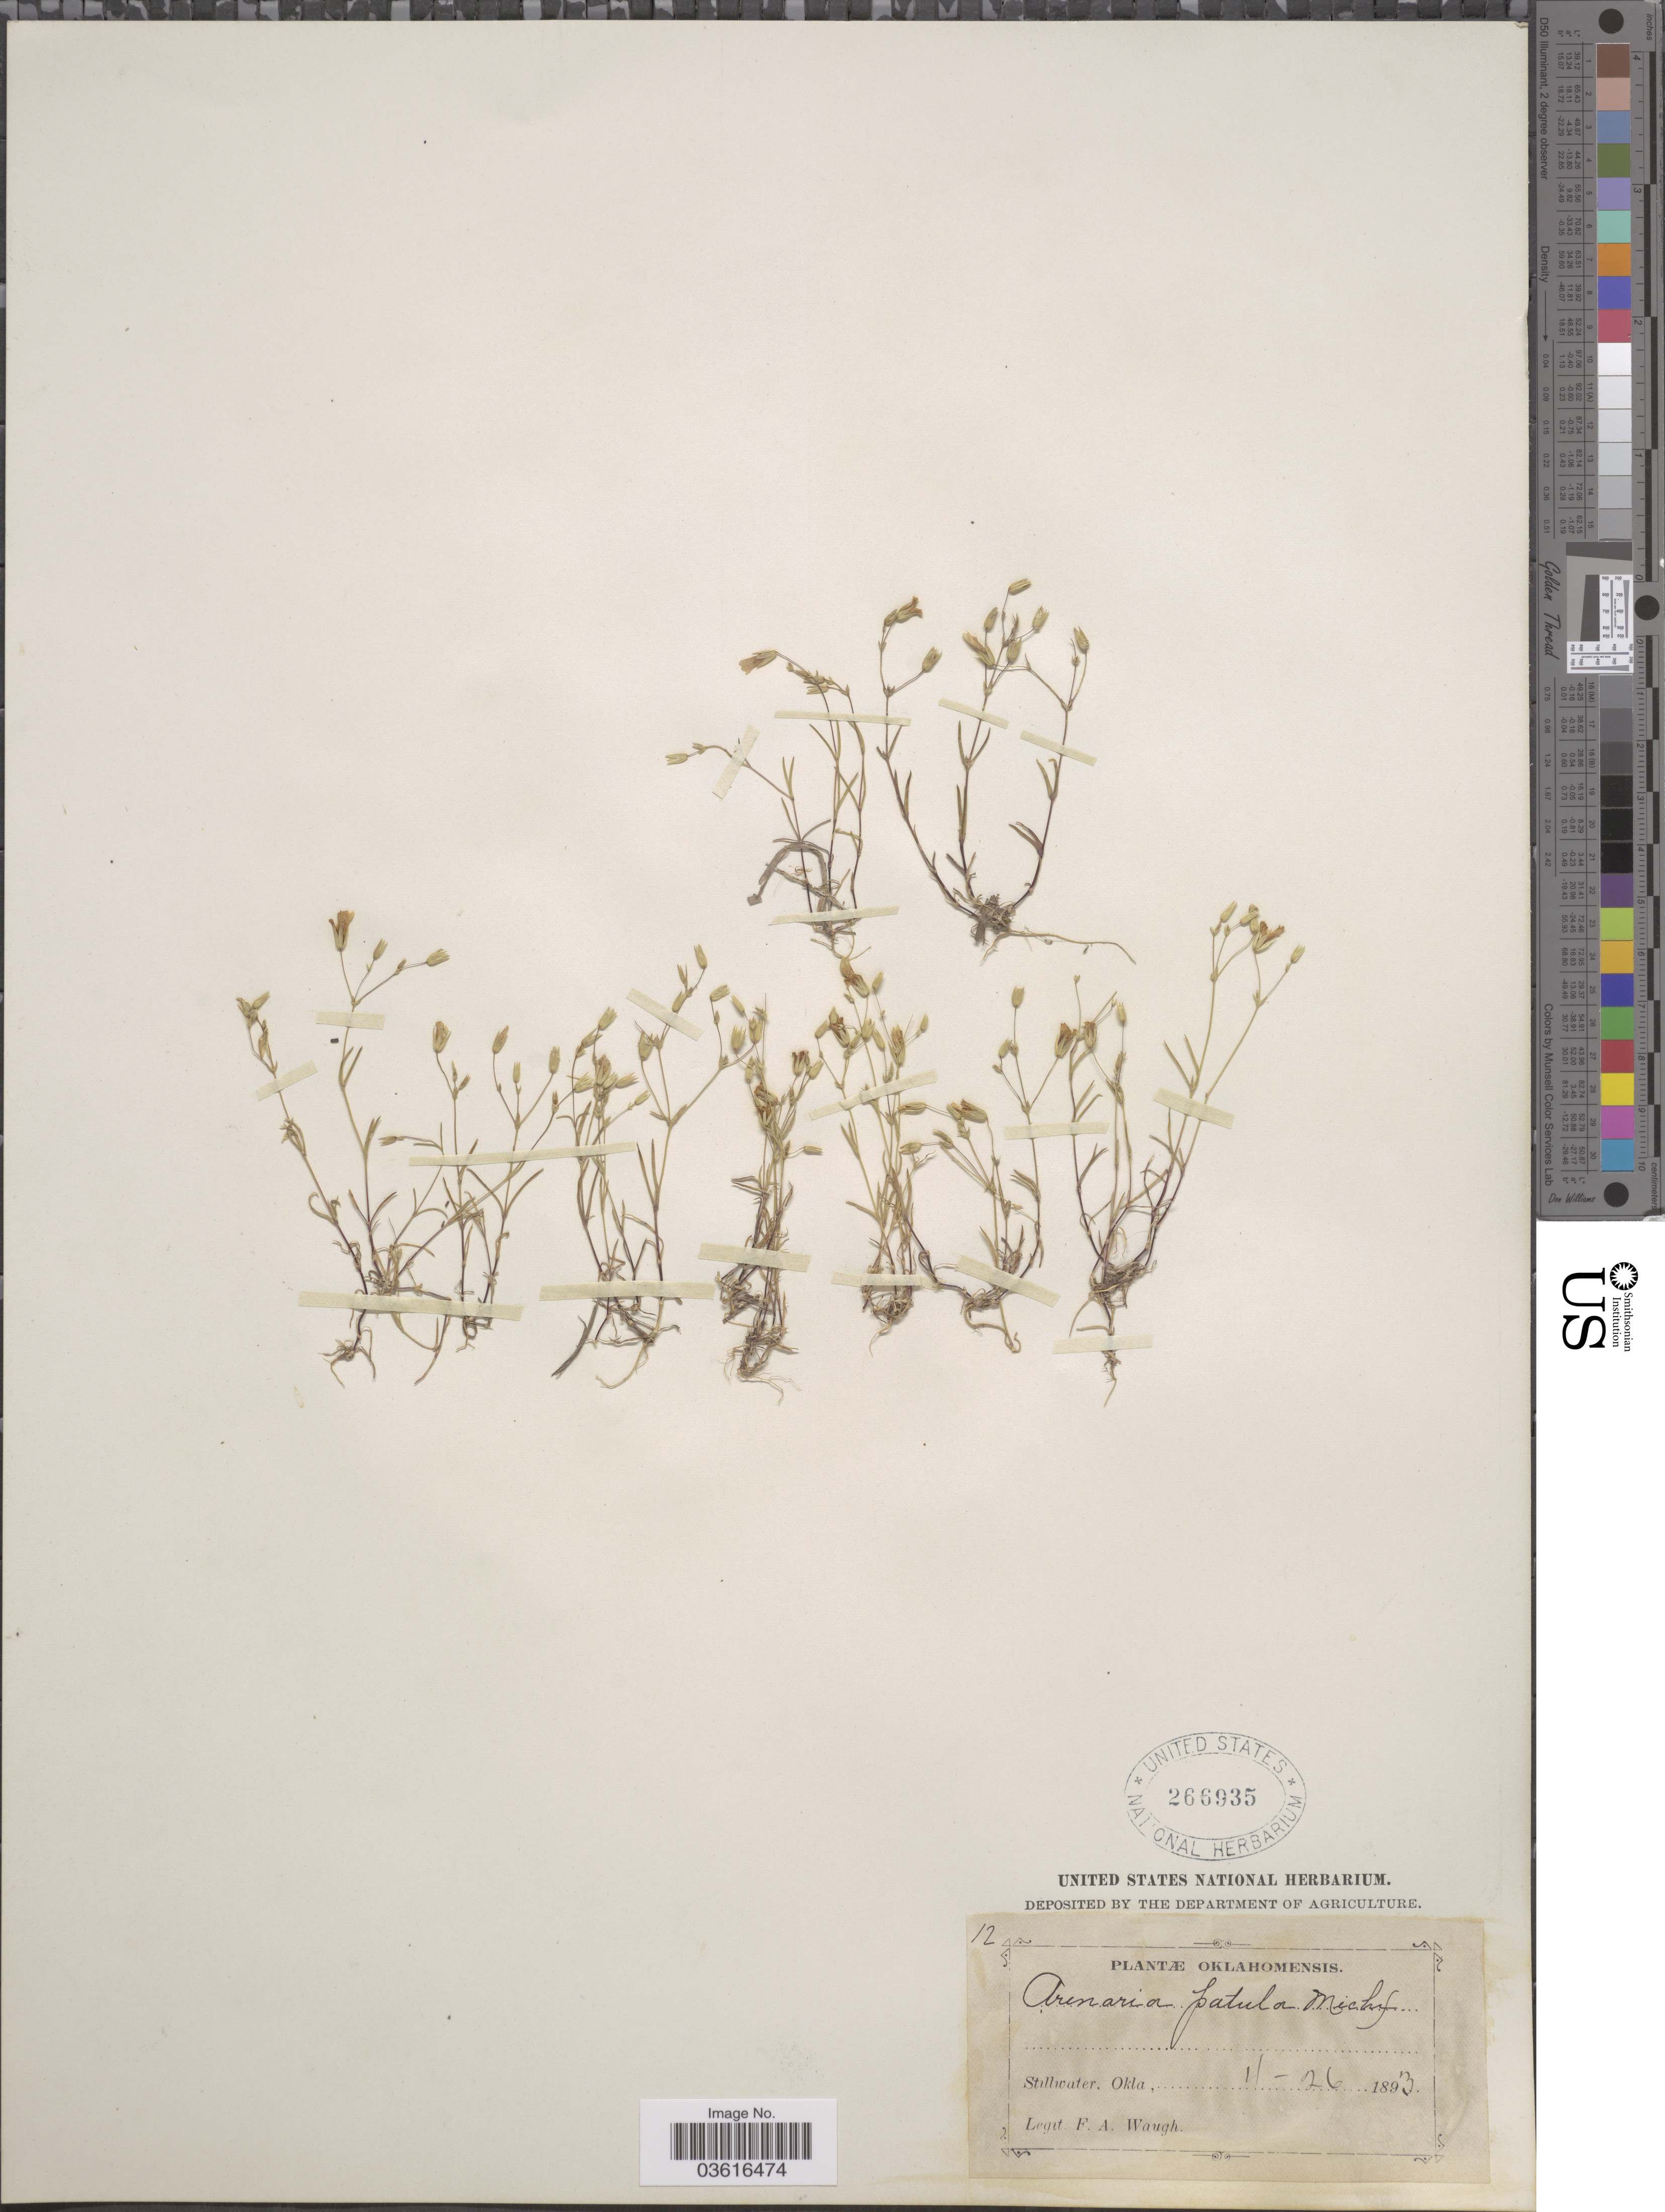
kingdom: Plantae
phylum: Tracheophyta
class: Magnoliopsida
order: Caryophyllales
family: Caryophyllaceae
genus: Minuartia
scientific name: Minuartia patula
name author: (Michx.) Mattf.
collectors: F. Waugh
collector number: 12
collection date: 1893-11-26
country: United States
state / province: Oklahoma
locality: Stillwater.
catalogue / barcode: US 266935